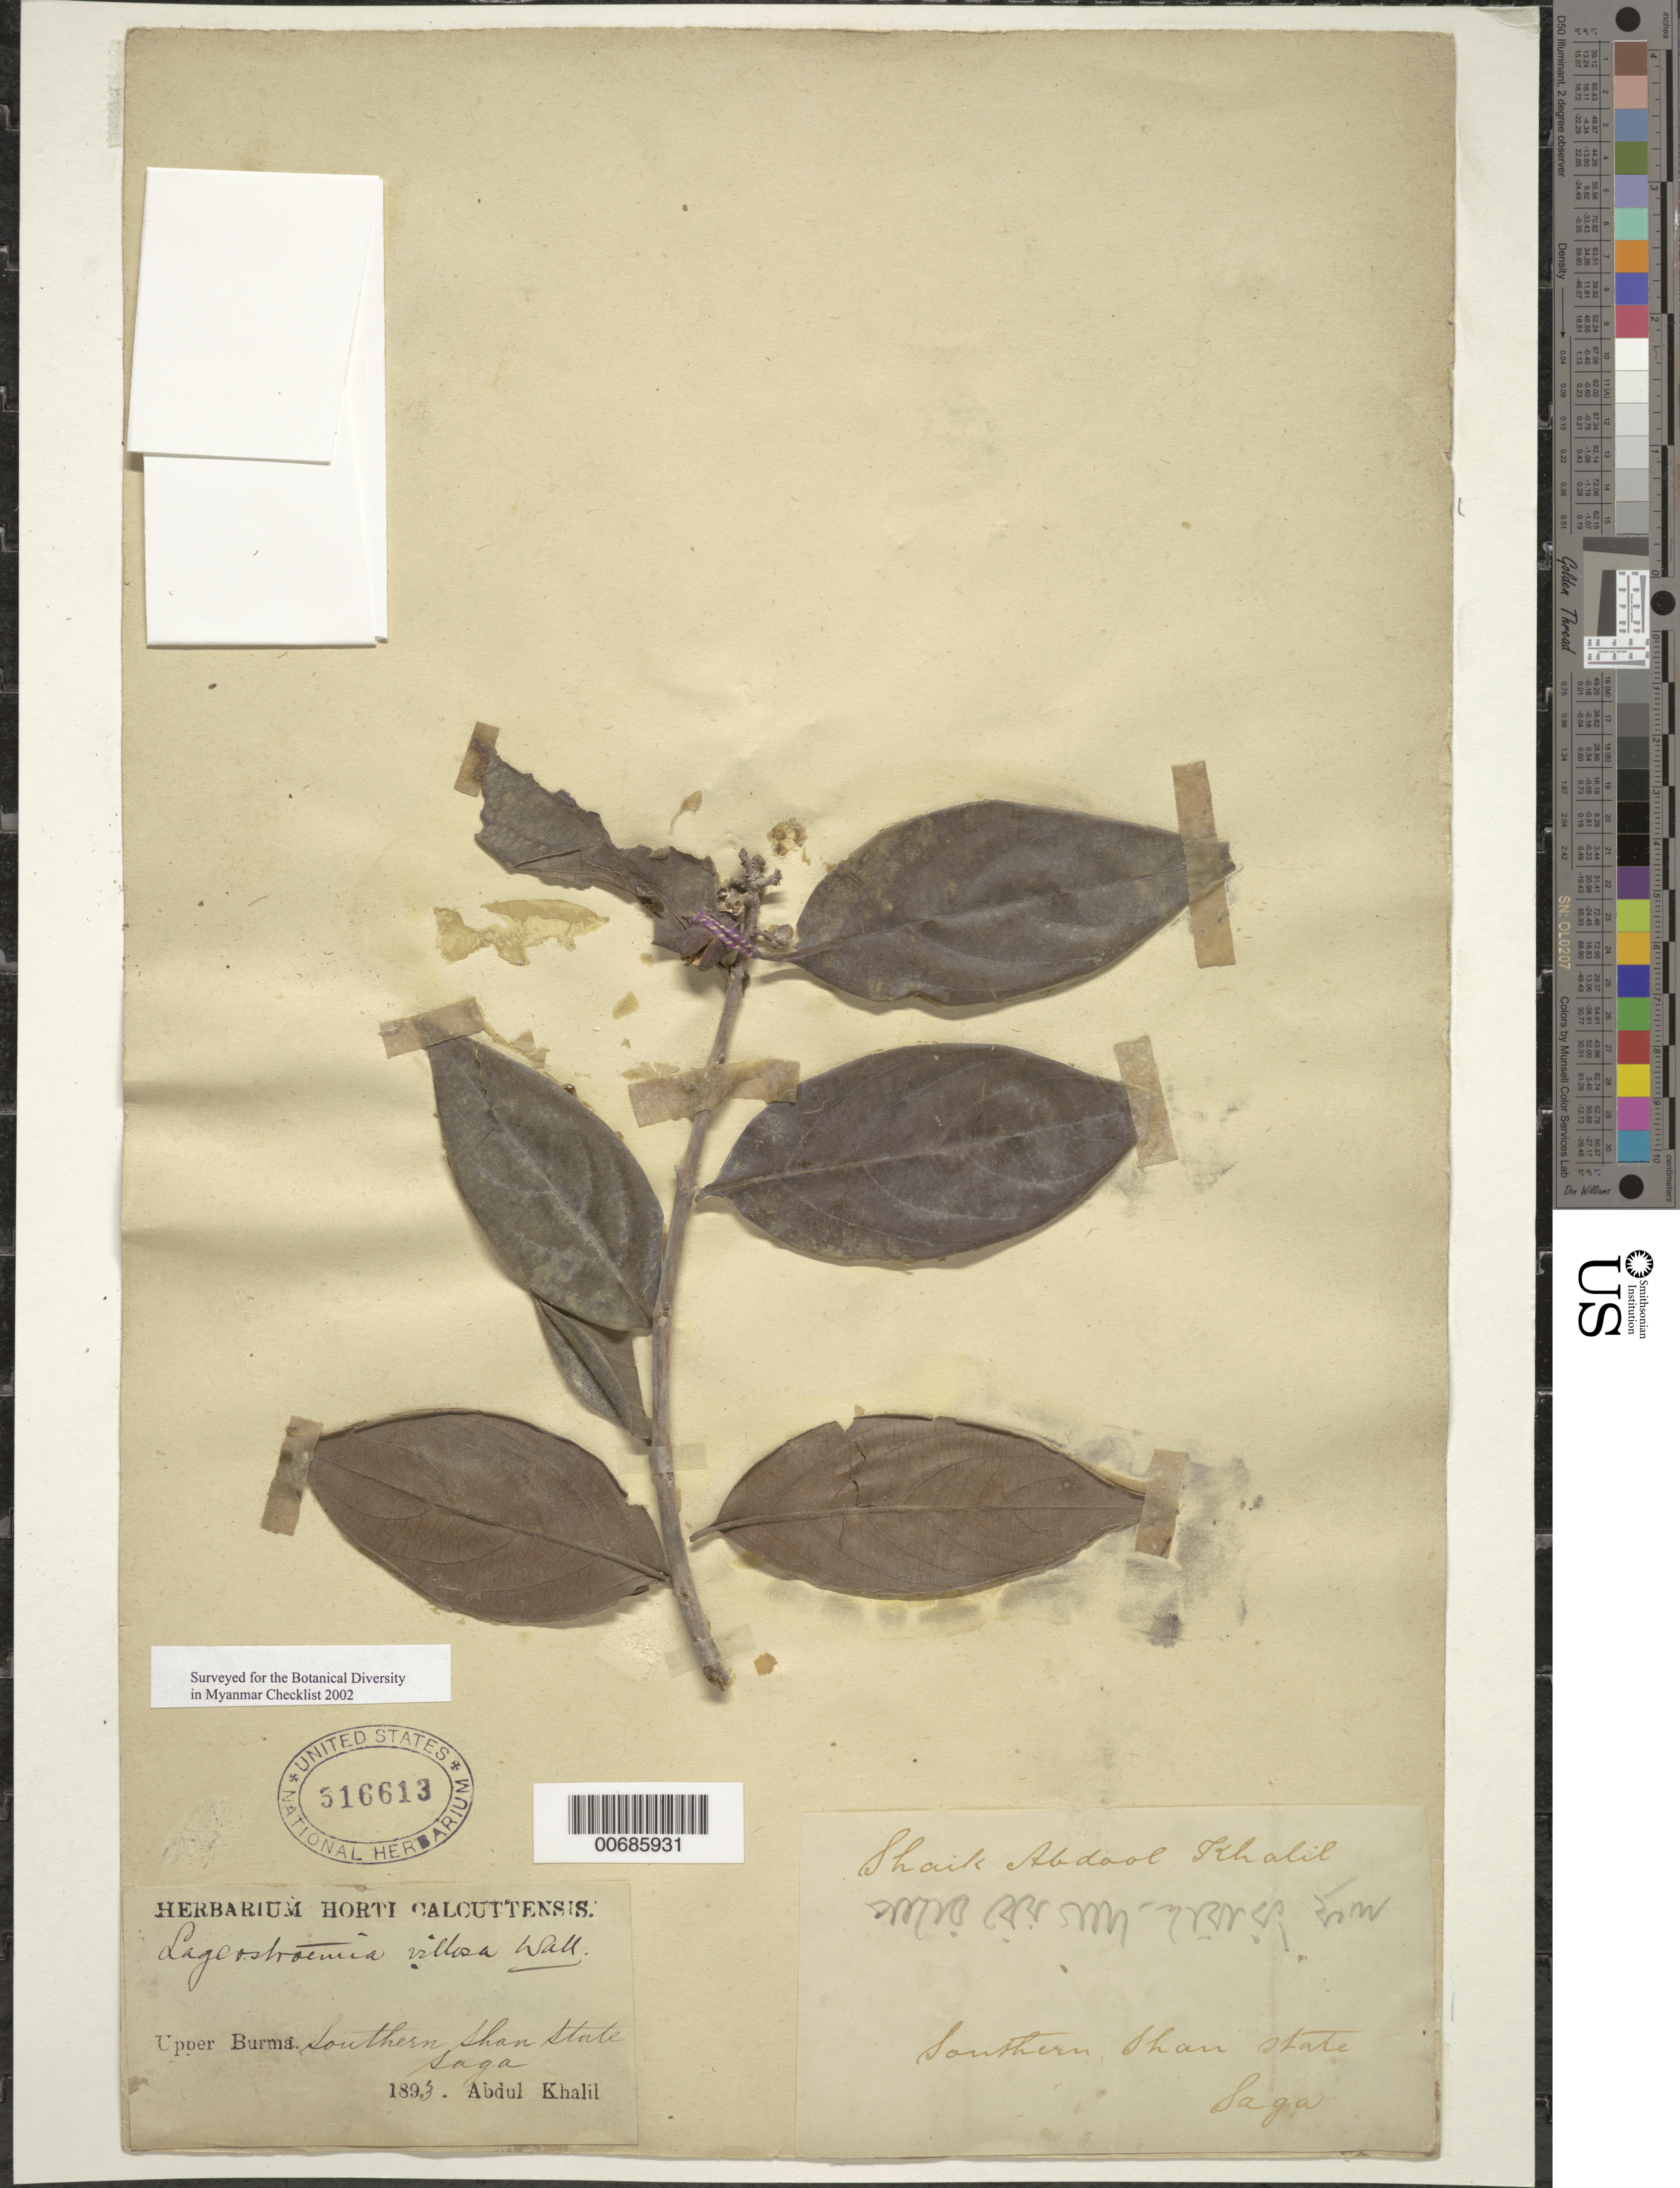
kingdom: Plantae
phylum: Tracheophyta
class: Magnoliopsida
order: Myrtales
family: Lythraceae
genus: Lagerstroemia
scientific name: Lagerstroemia villosa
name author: Wall. ex Kurz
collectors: A. Khalil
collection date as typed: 1893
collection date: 1893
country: Myanmar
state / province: Shan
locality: Southern Shan States, Saga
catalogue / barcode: US 516613